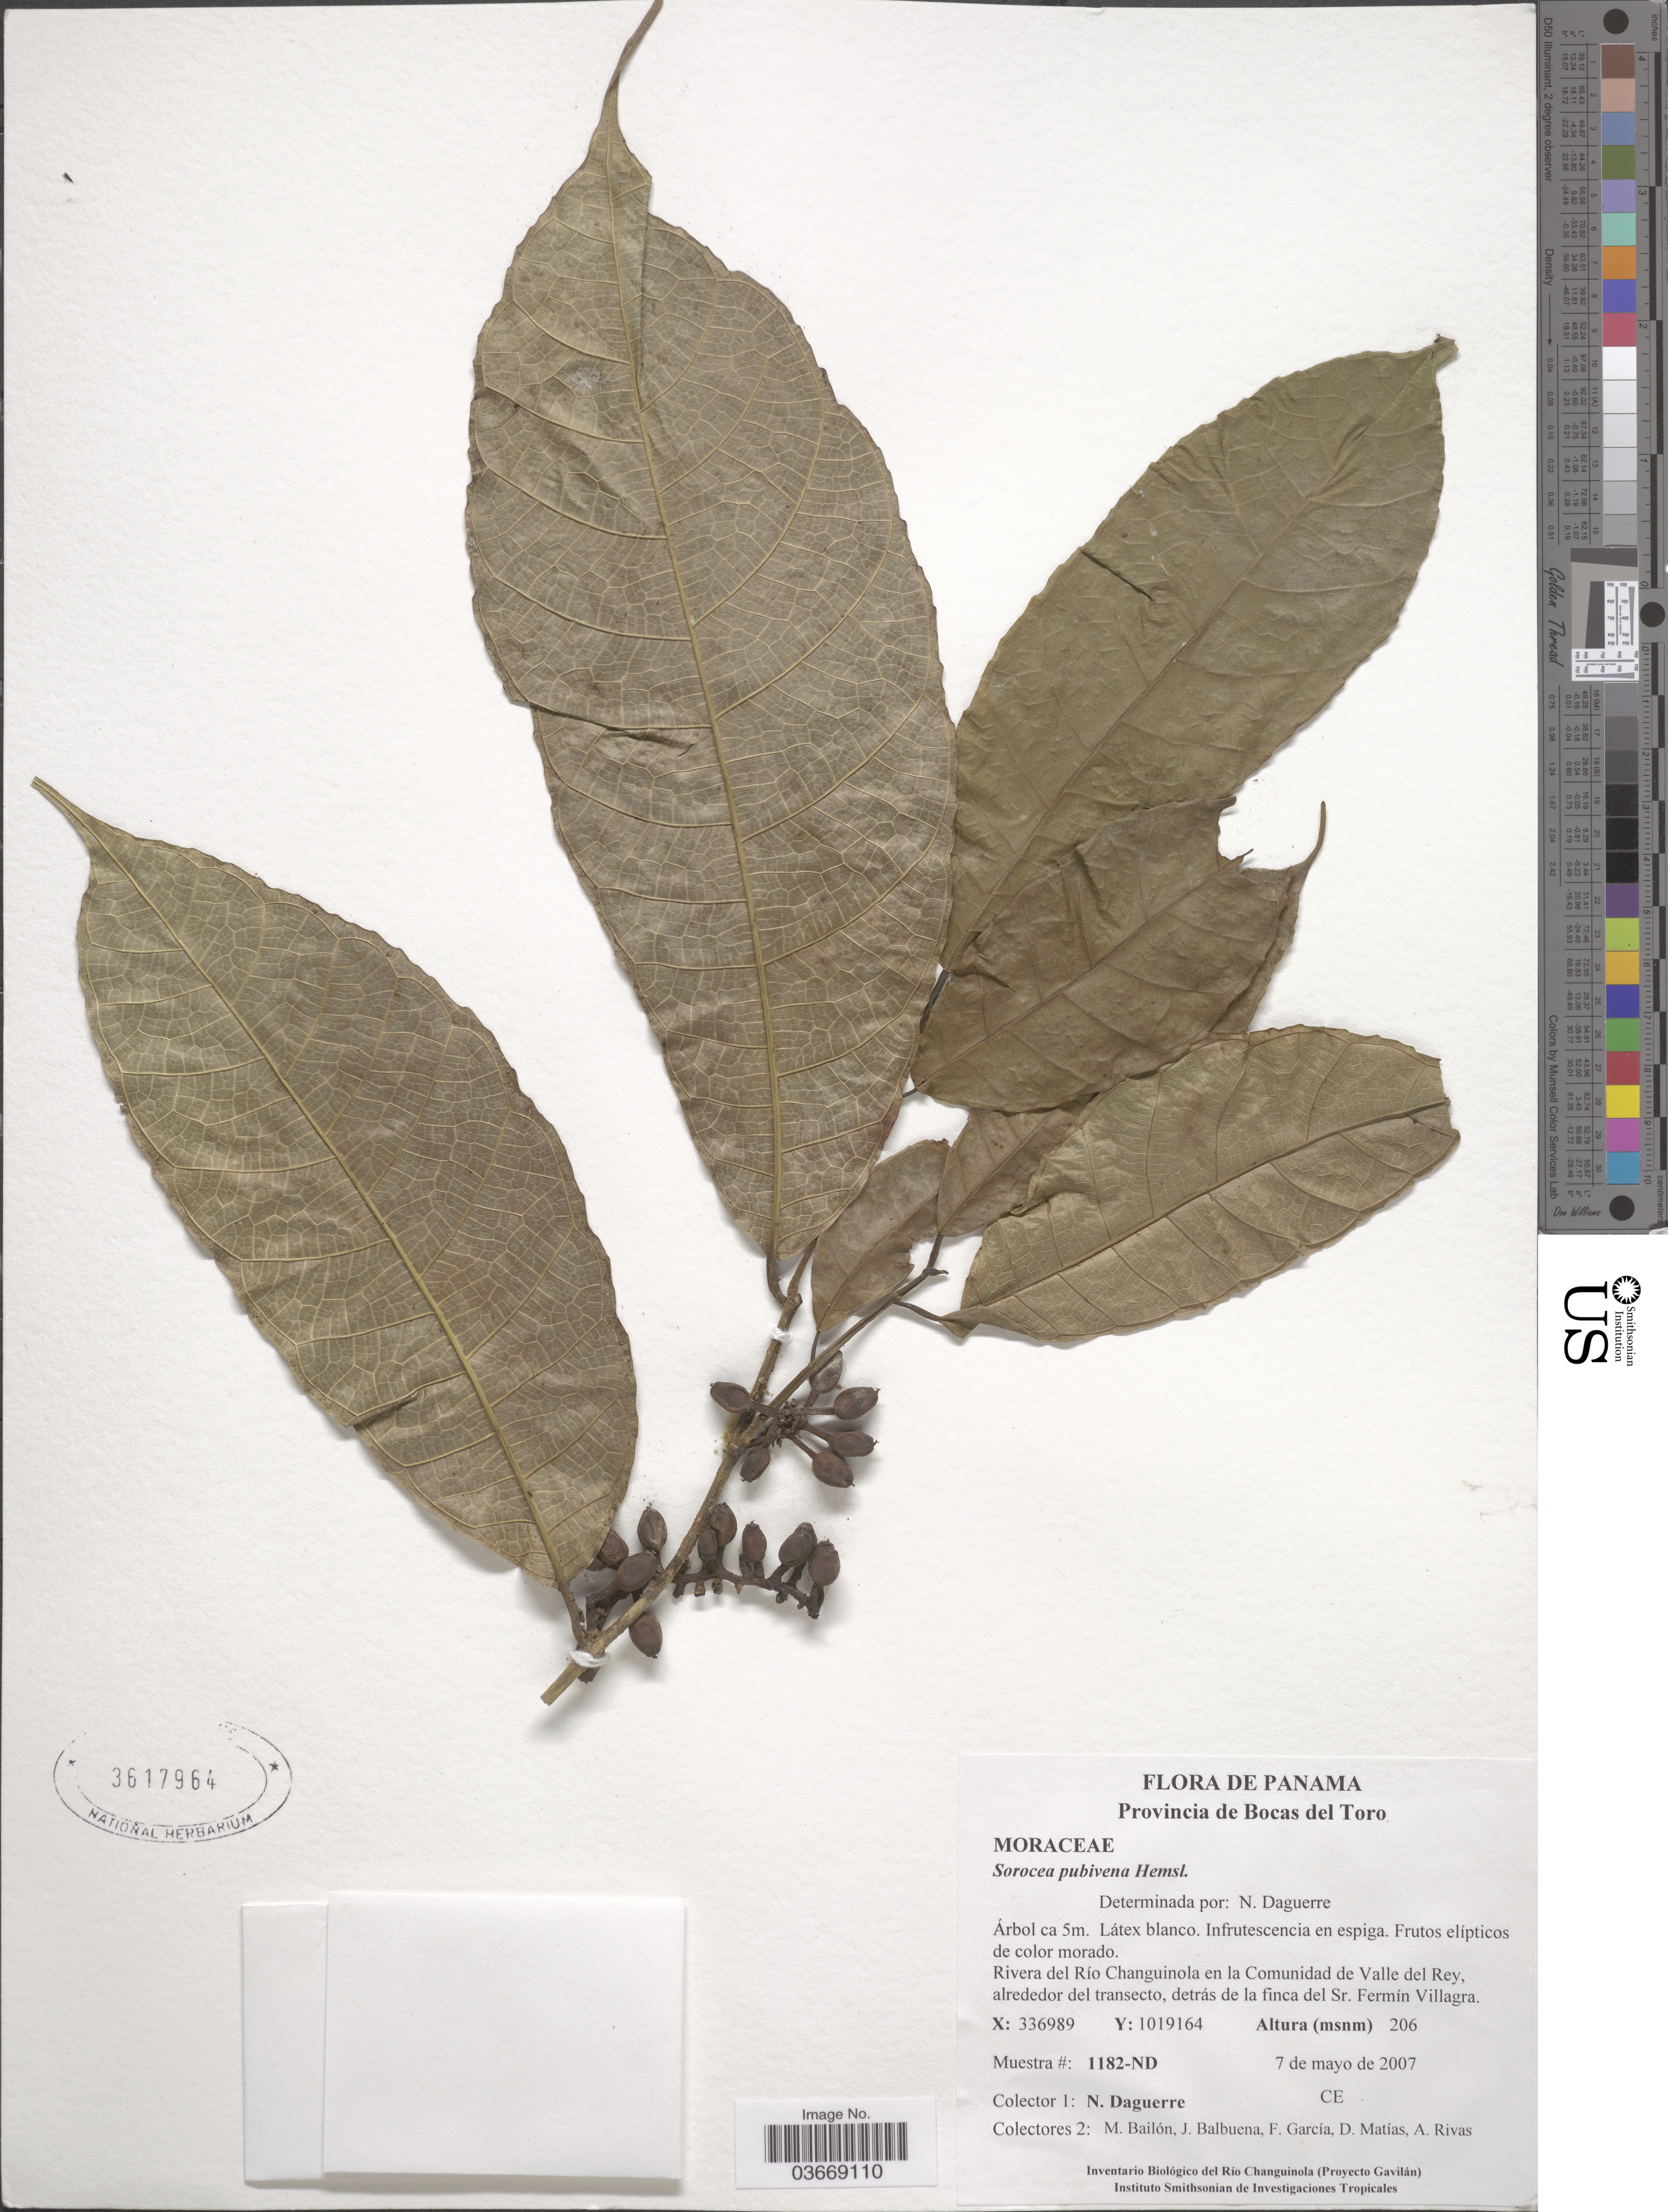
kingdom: Plantae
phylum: Tracheophyta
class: Magnoliopsida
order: Rosales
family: Moraceae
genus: Sorocea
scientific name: Sorocea pubivena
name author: Hemsl.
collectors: N. Daguerre, M. Bailón, J. Balbuena, F. Garcia & et al.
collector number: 1182-ND?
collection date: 2007-05-07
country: Panama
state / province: Bocas del Toro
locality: Rivera del Río Chanquinola en la Comunidad de Valle del Rey, alrededor del transecto, detrás de la finca del Sr. Fermín Villagra. X: 336989 Y: 1019164.?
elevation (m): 206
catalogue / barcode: US 3617964